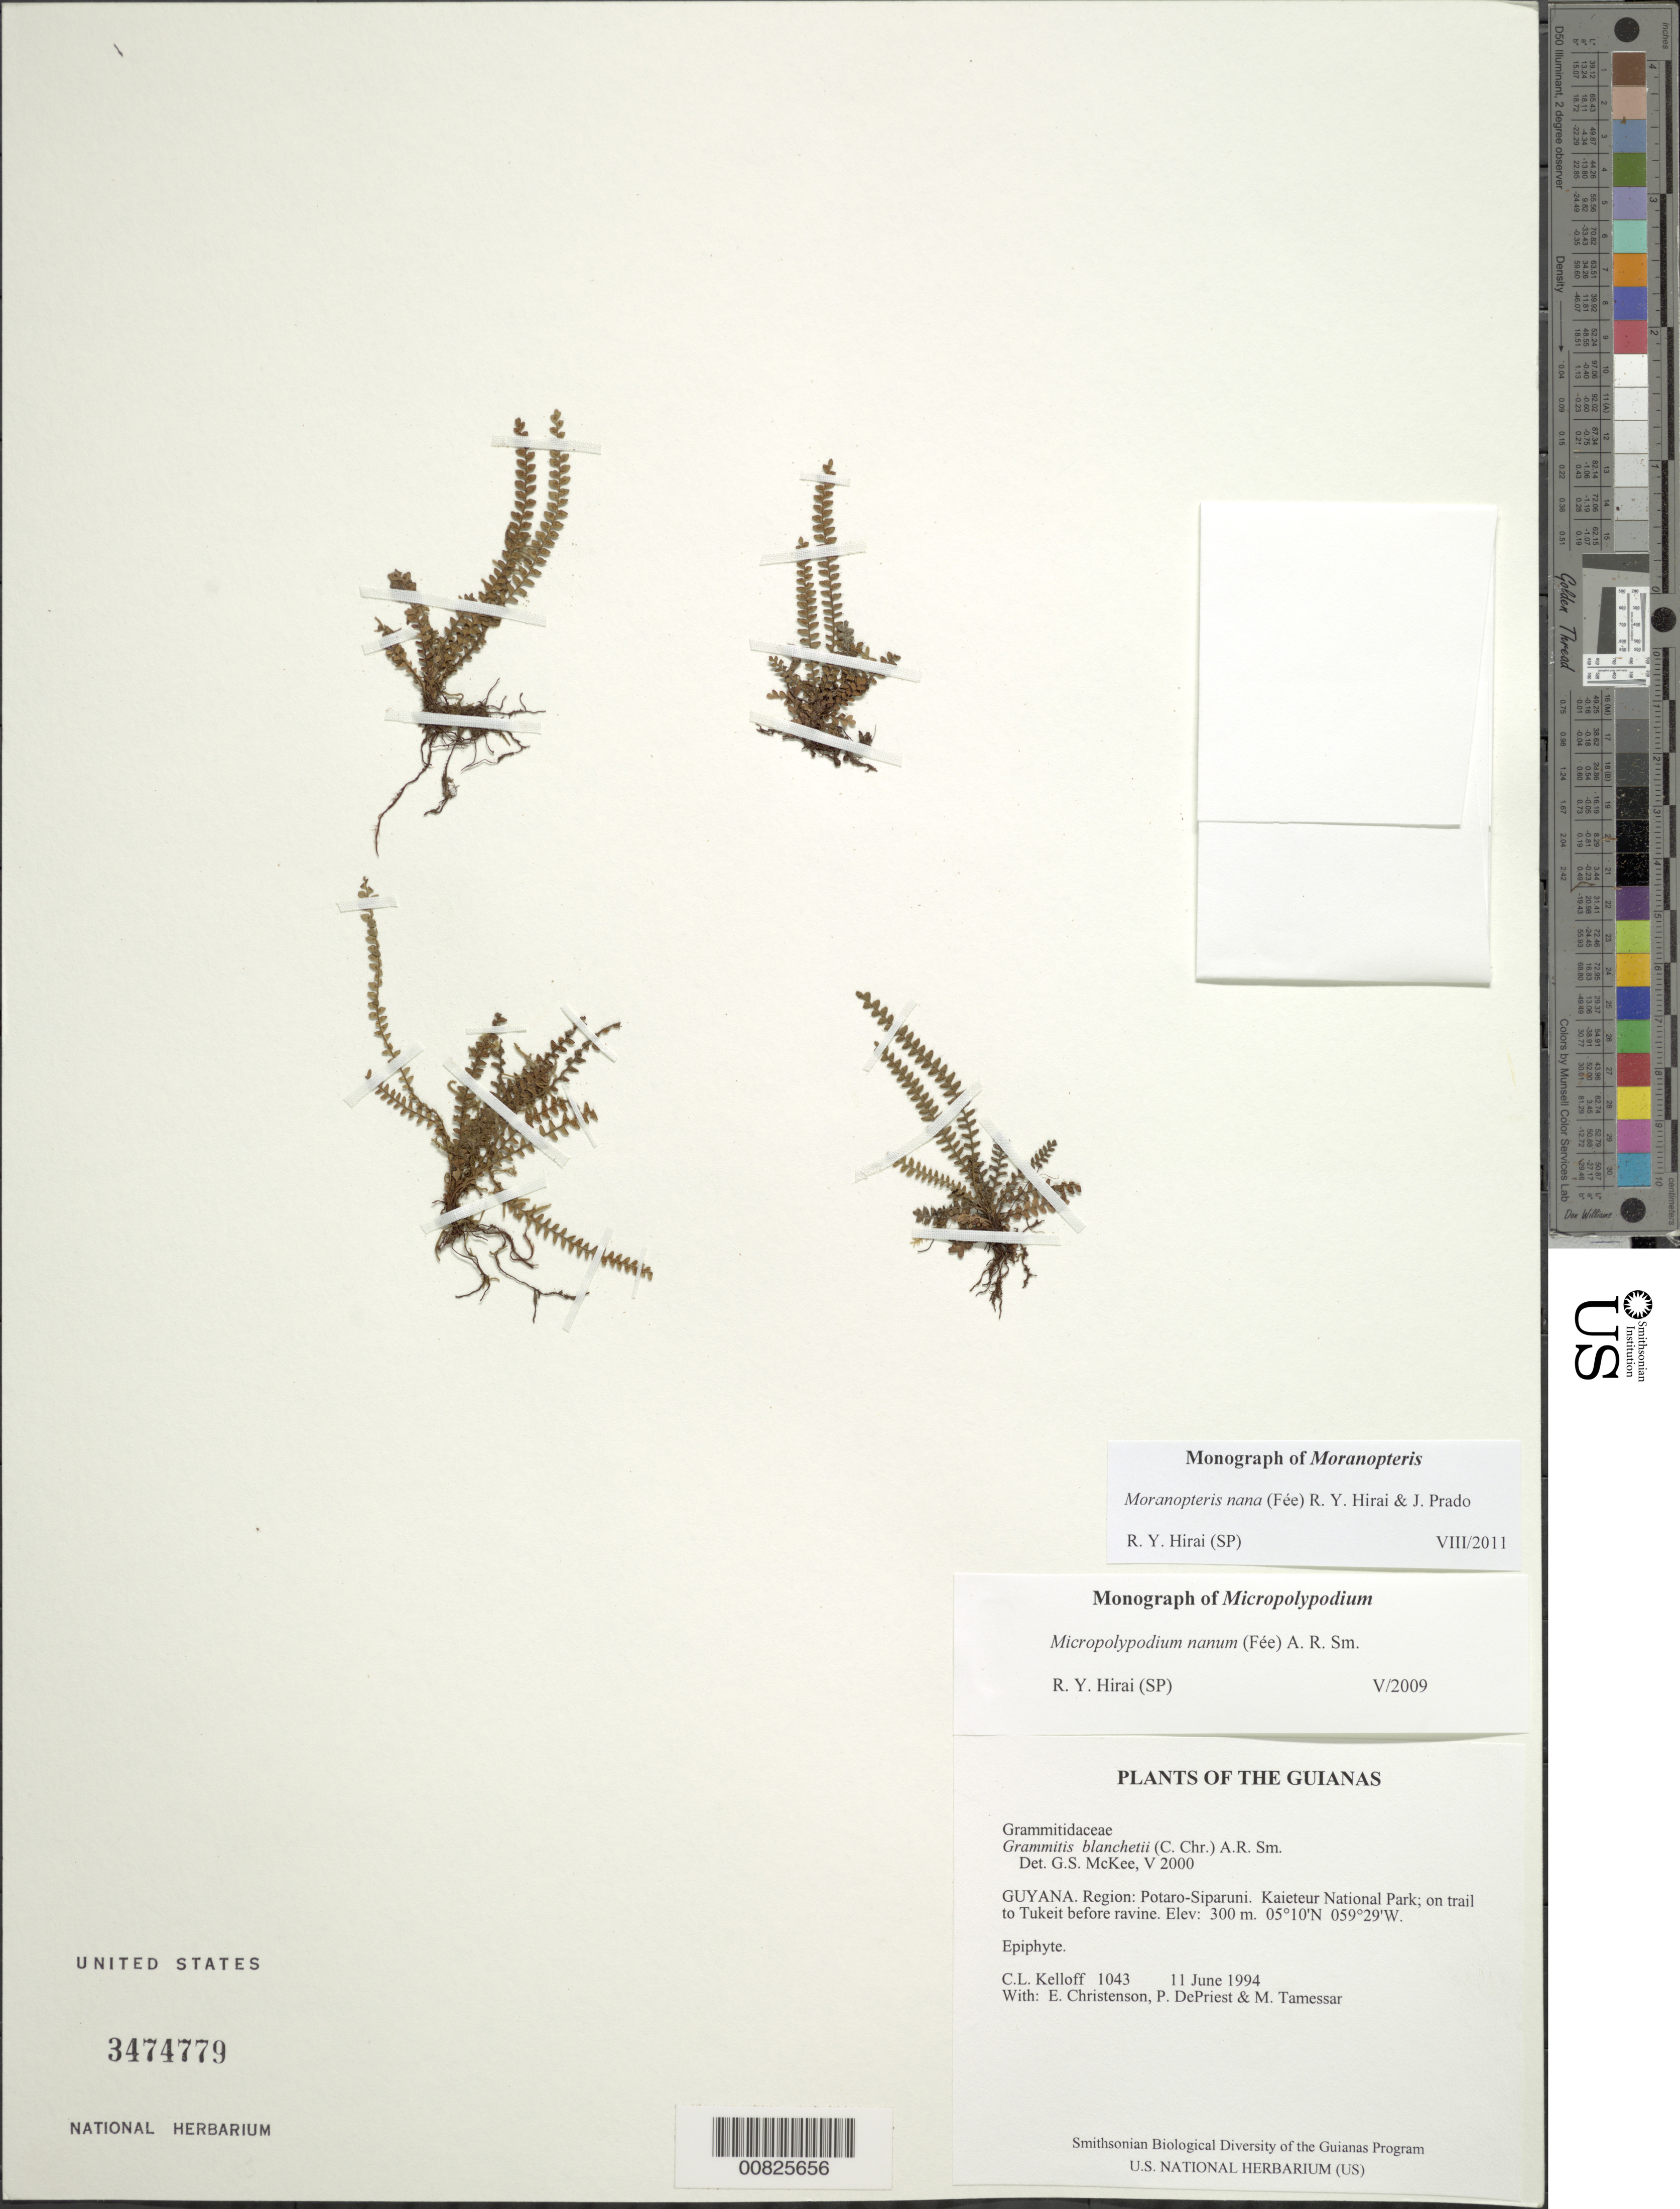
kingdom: Plantae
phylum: Tracheophyta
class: Polypodiopsida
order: Polypodiales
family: Polypodiaceae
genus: Moranopteris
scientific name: Moranopteris nana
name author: (Fée) R. Y. Hirai & J. Prado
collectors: C. L. Kelloff, E. A. Christenson, P. DePriest & M. Tamessar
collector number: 1043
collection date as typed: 11 June 1994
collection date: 1994-06-11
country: Guyana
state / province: Potaro-Siparuni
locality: Kaieteur National Park; on trail to Tukeit before ravine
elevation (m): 300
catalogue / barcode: US 3474779